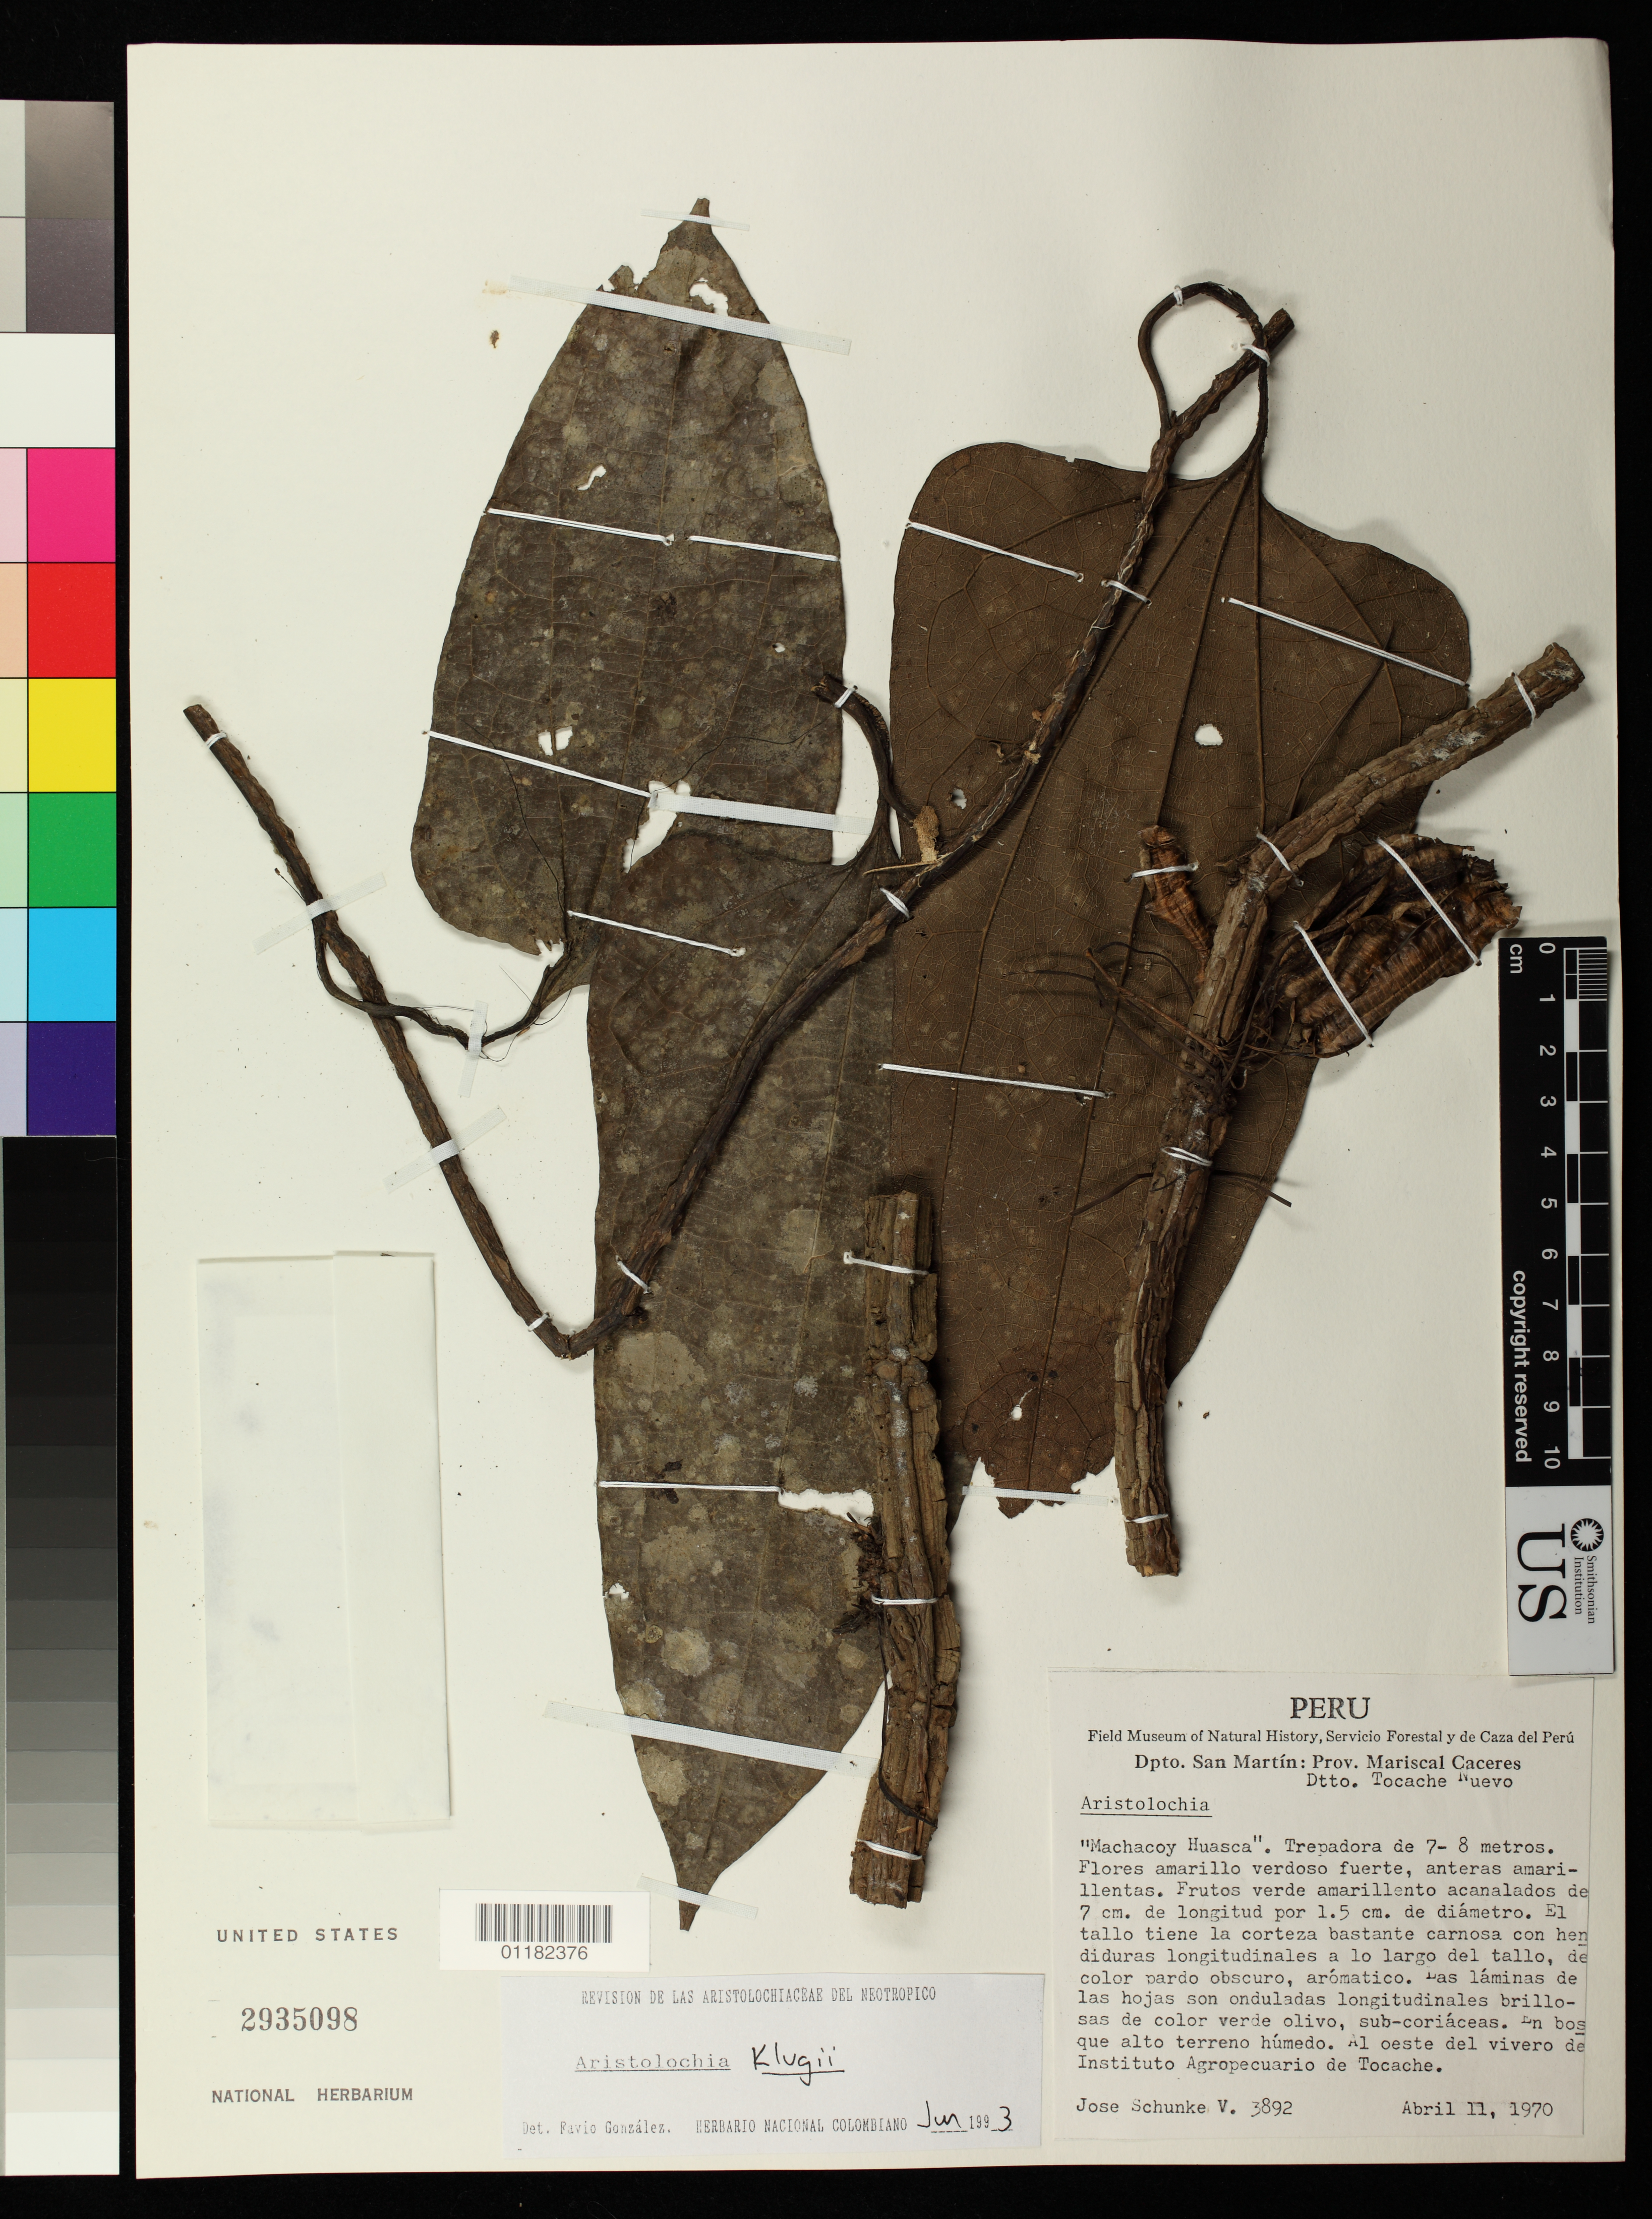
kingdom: Plantae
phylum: Tracheophyta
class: Magnoliopsida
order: Piperales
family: Aristolochiaceae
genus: Aristolochia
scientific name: Aristolochia klugii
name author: O.C. Schmidt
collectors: J. Schunke Vigo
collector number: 3892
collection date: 1970-04-11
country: Peru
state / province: San Martín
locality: Dpto. San Martin: Prov. Mariscal Caceres Dtto. Tocache Nuevo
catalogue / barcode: US 2935098